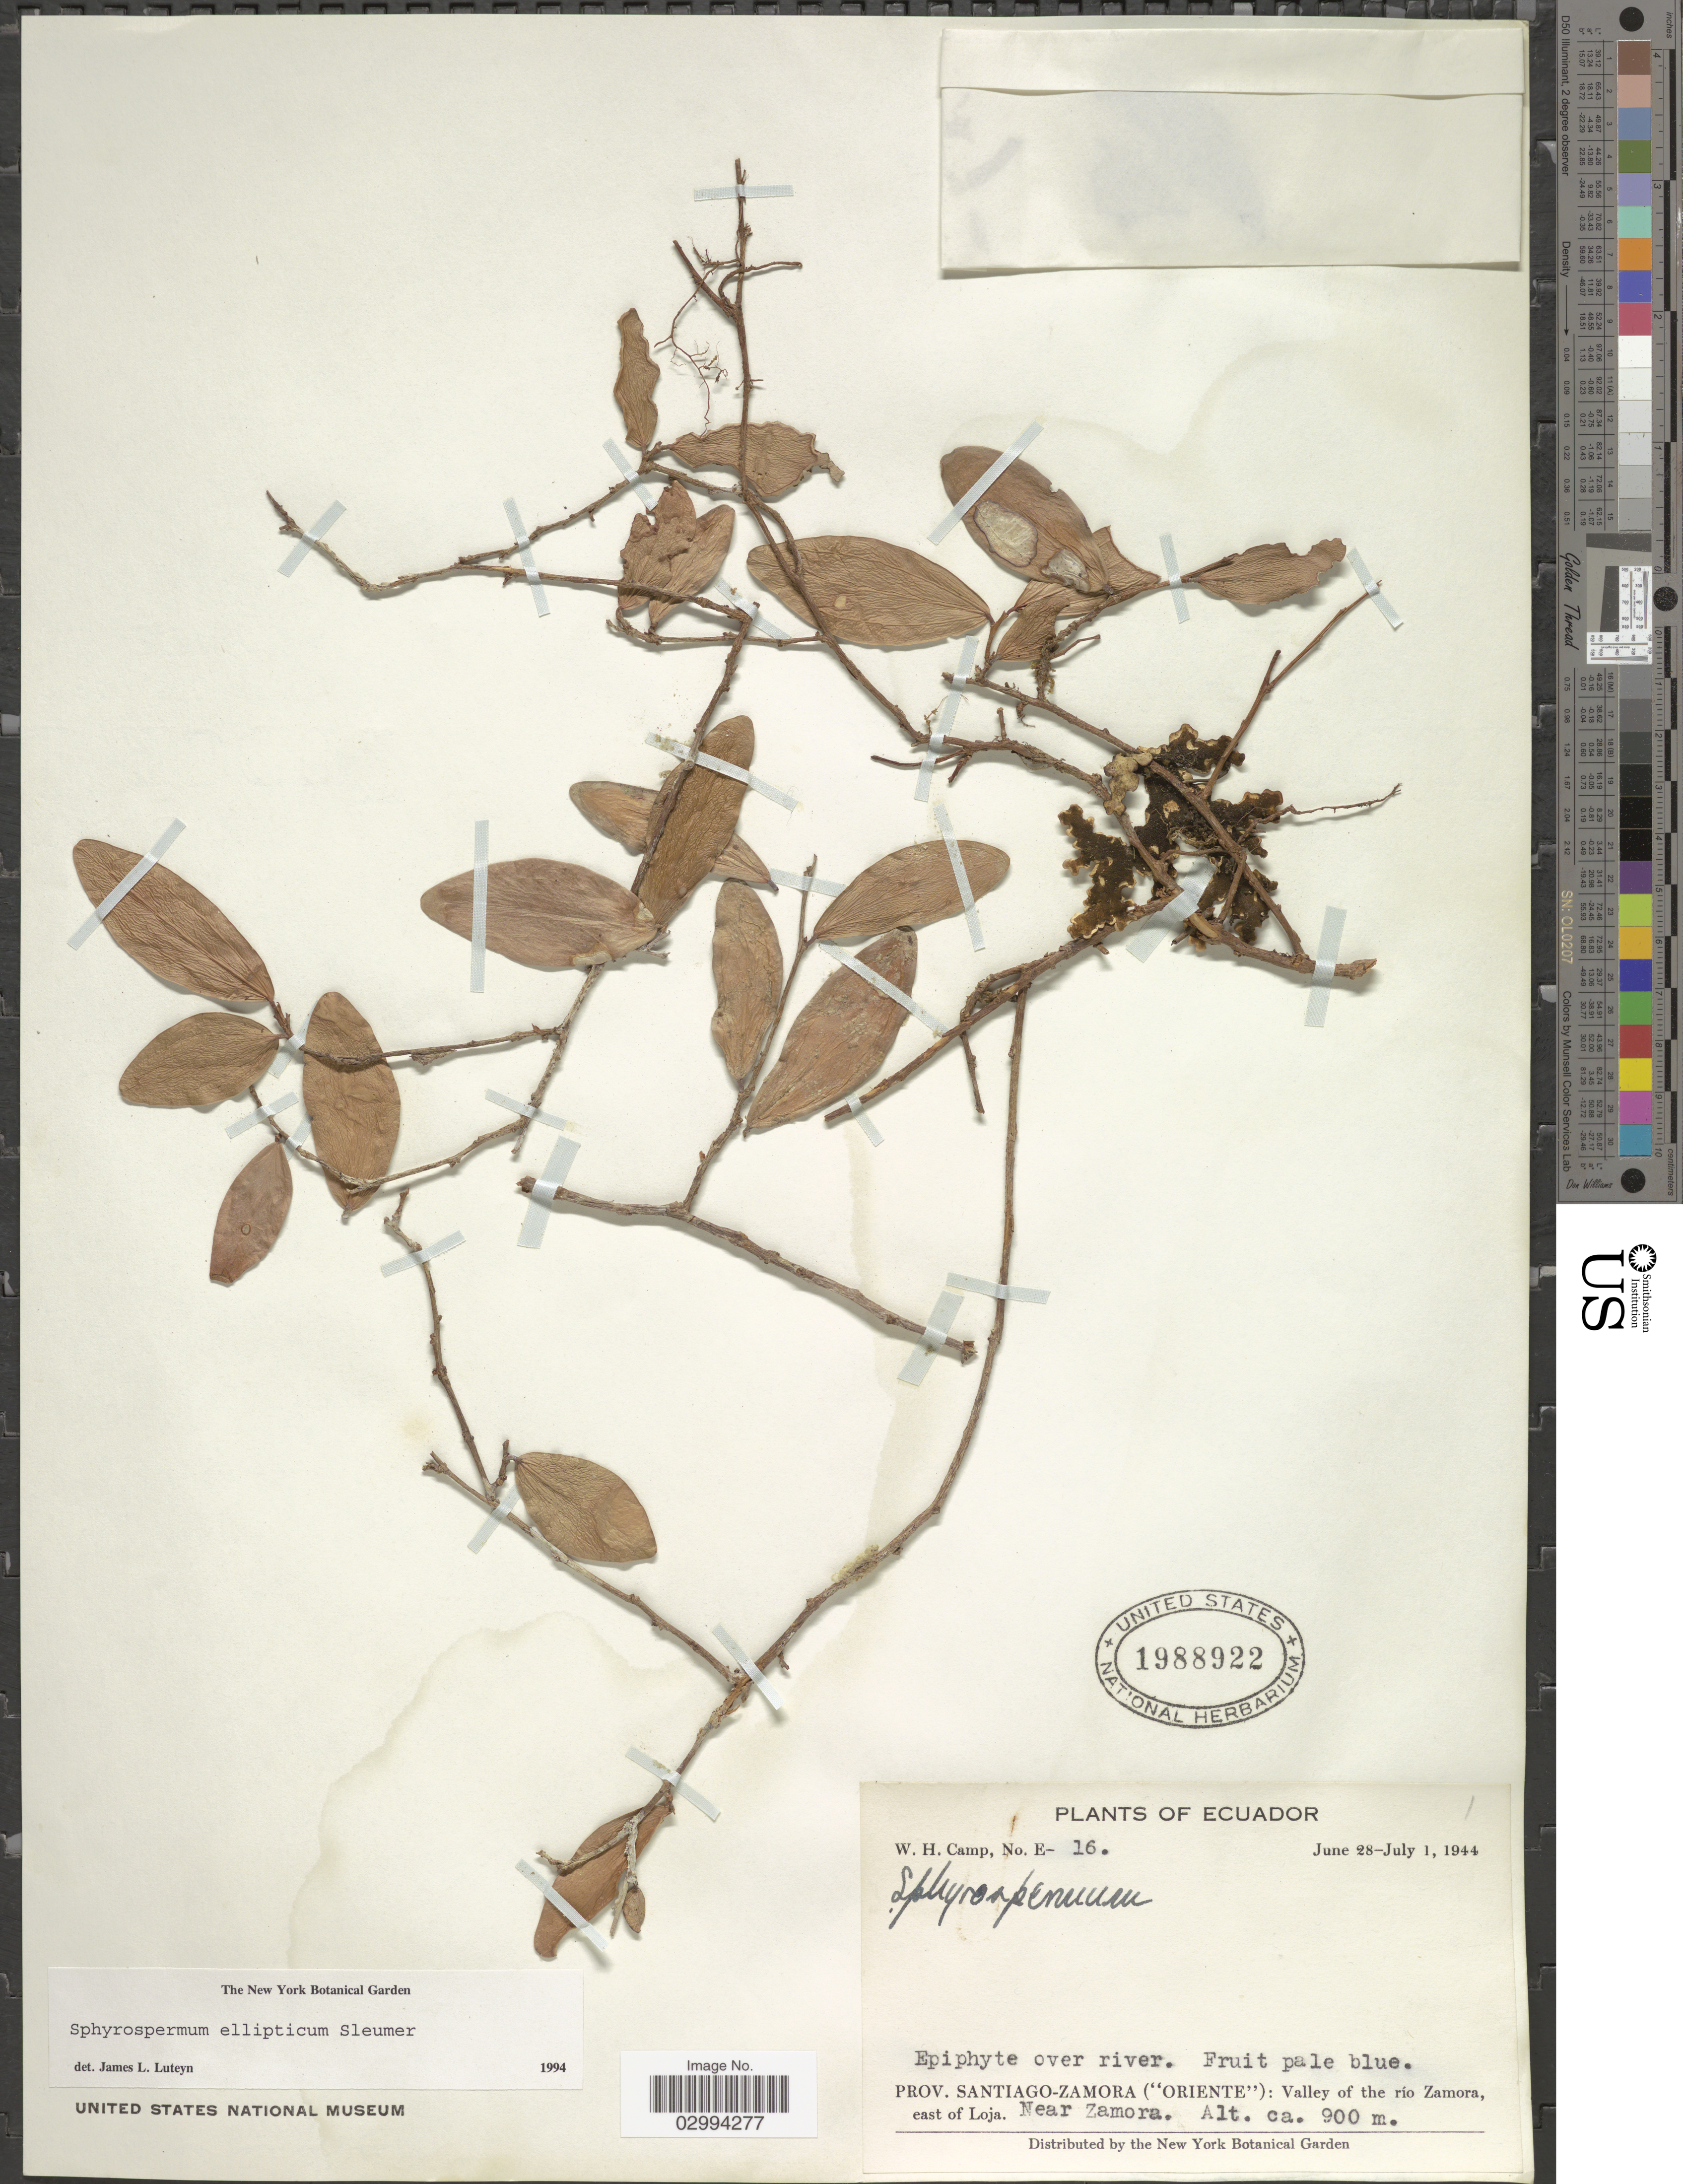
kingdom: Plantae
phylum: Tracheophyta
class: Magnoliopsida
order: Ericales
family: Ericaceae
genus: Sphyrospermum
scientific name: Sphyrospermum ellipticum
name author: Sleumer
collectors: W. H. Camp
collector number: E-16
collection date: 1944-06-28/1944-07-01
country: Ecuador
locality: Prov. Santiago-Zamora ("Oriente"): Valley of the río Zamora, east of Loja. Near Zamora.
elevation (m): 900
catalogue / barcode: US 1988922